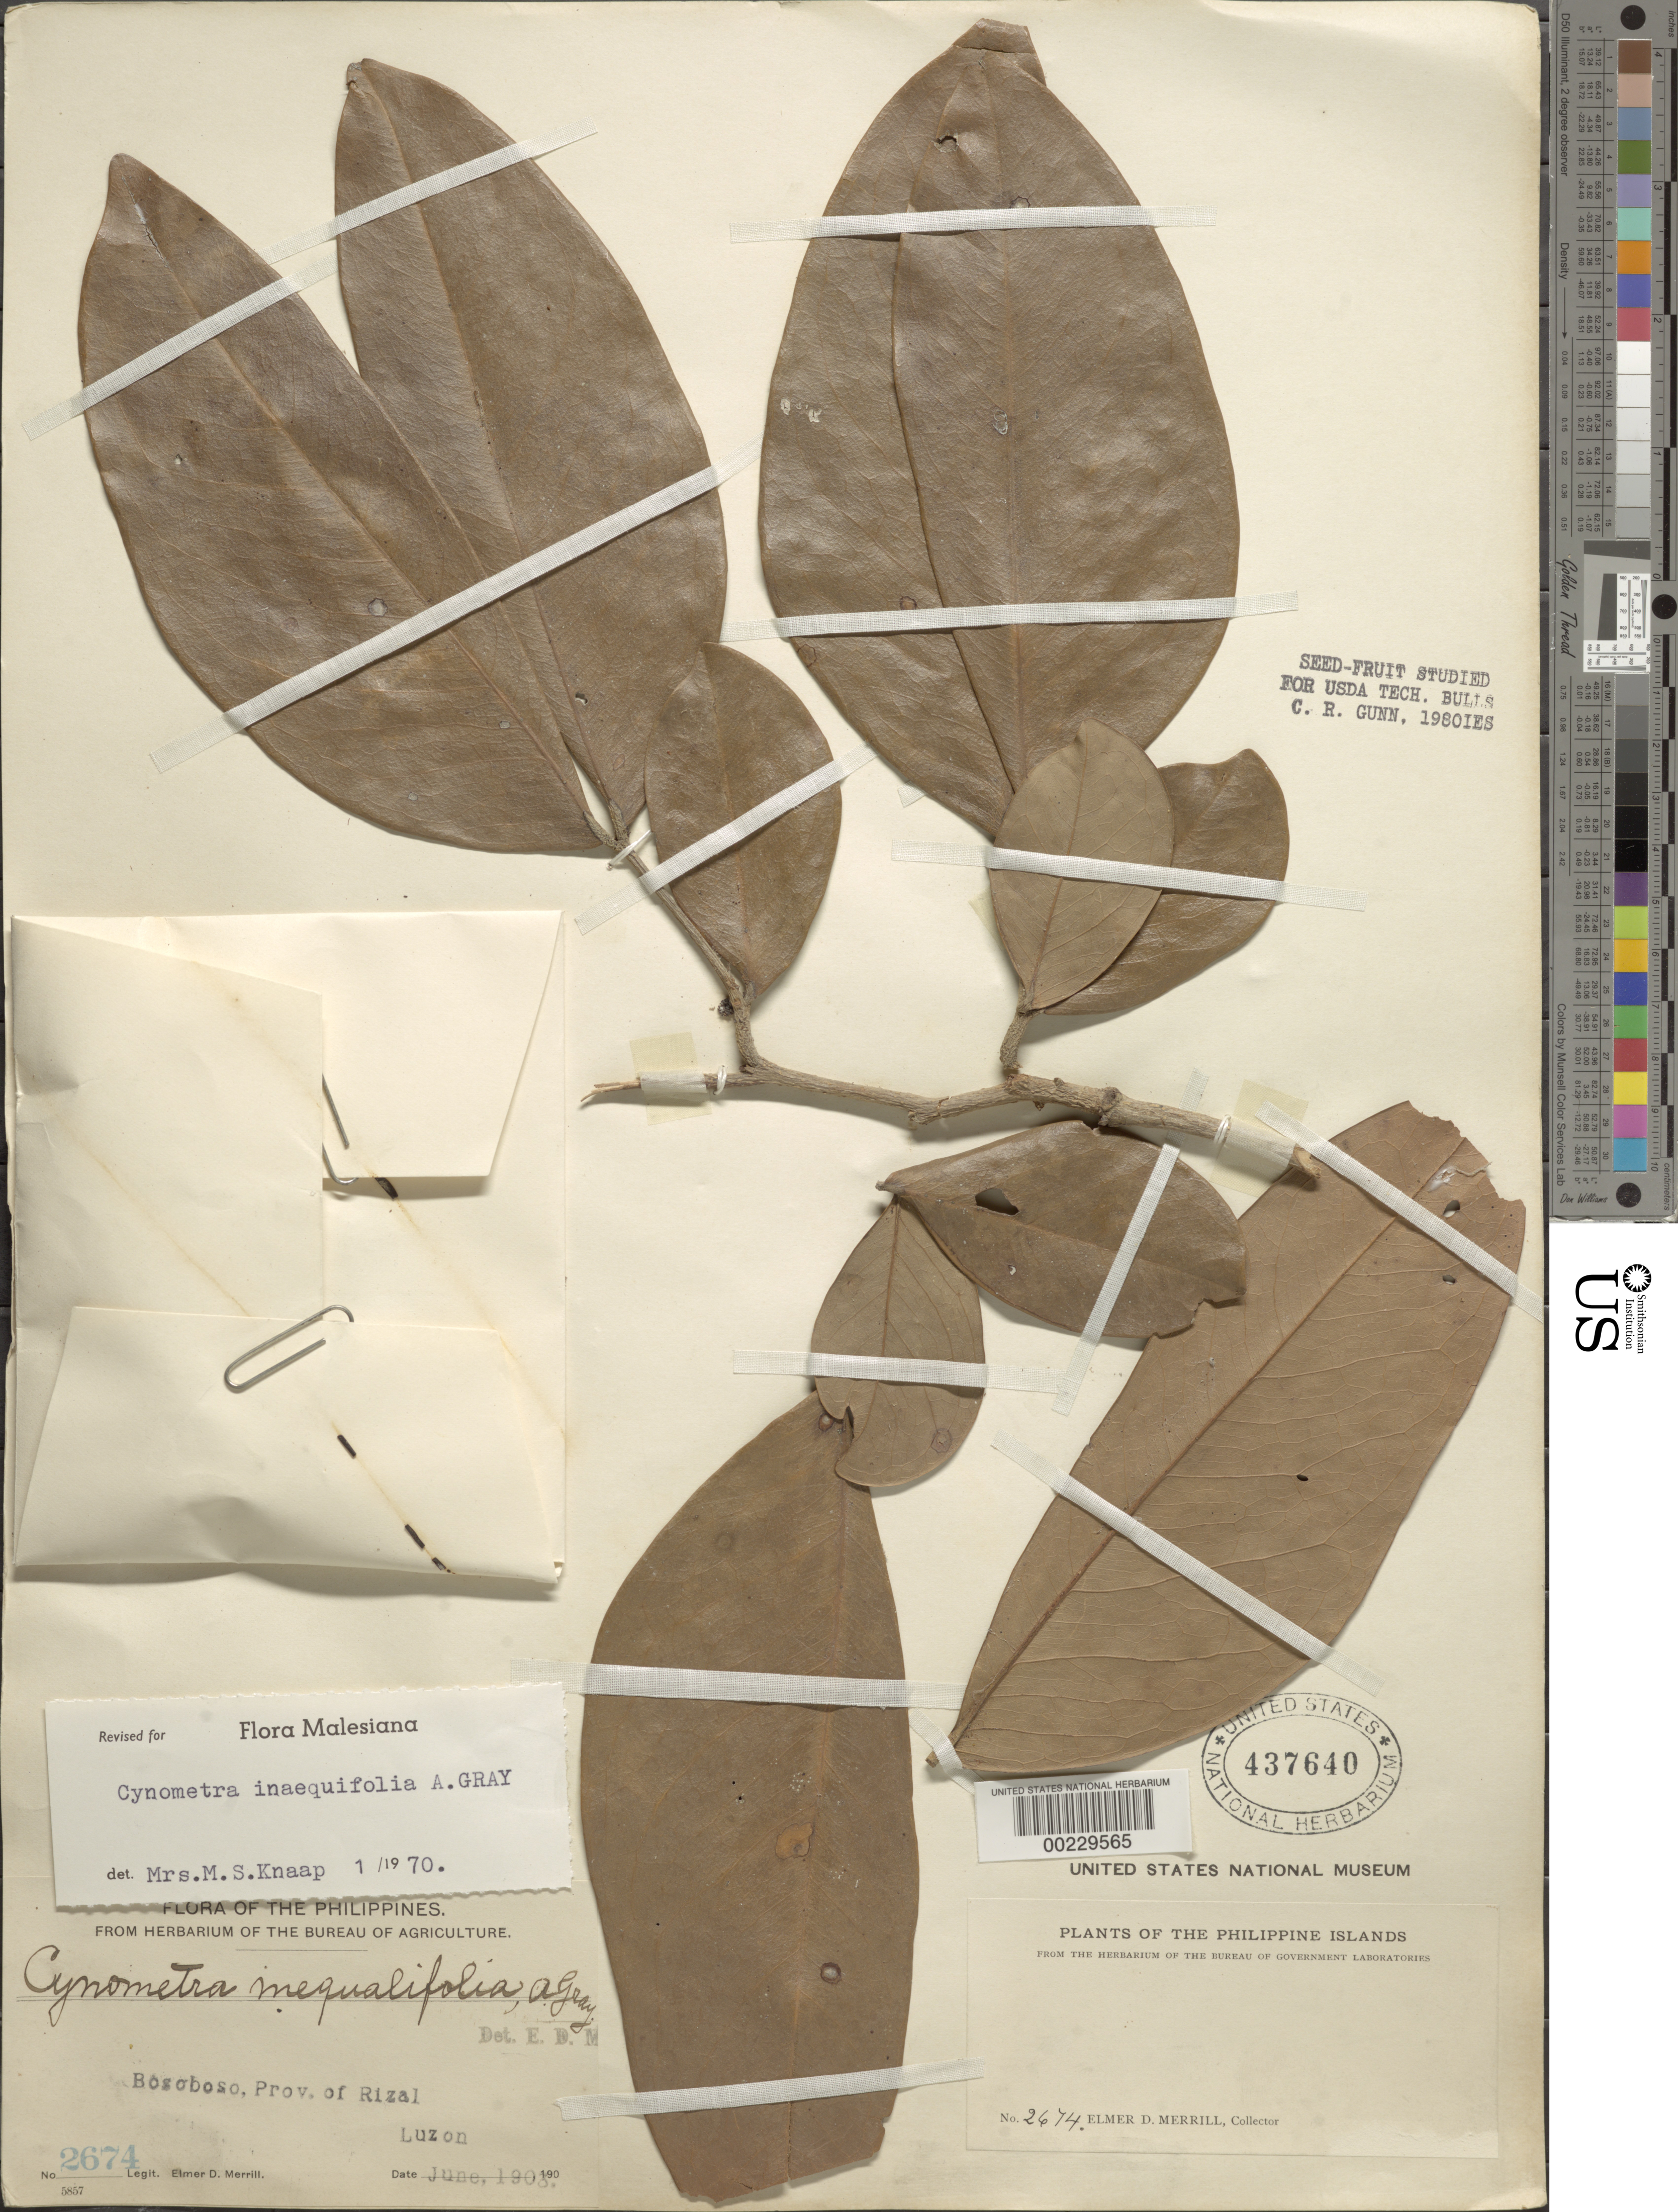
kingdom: Plantae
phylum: Tracheophyta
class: Magnoliopsida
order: Fabales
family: Fabaceae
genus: Cynometra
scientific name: Cynometra inaequifolia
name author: A. Gray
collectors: E. D. Merrill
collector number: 2674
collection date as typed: Jun 1903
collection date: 1903-06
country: Philippines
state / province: Calabarzon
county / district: Rizal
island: Luzon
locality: Bosoboso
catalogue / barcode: US 437640